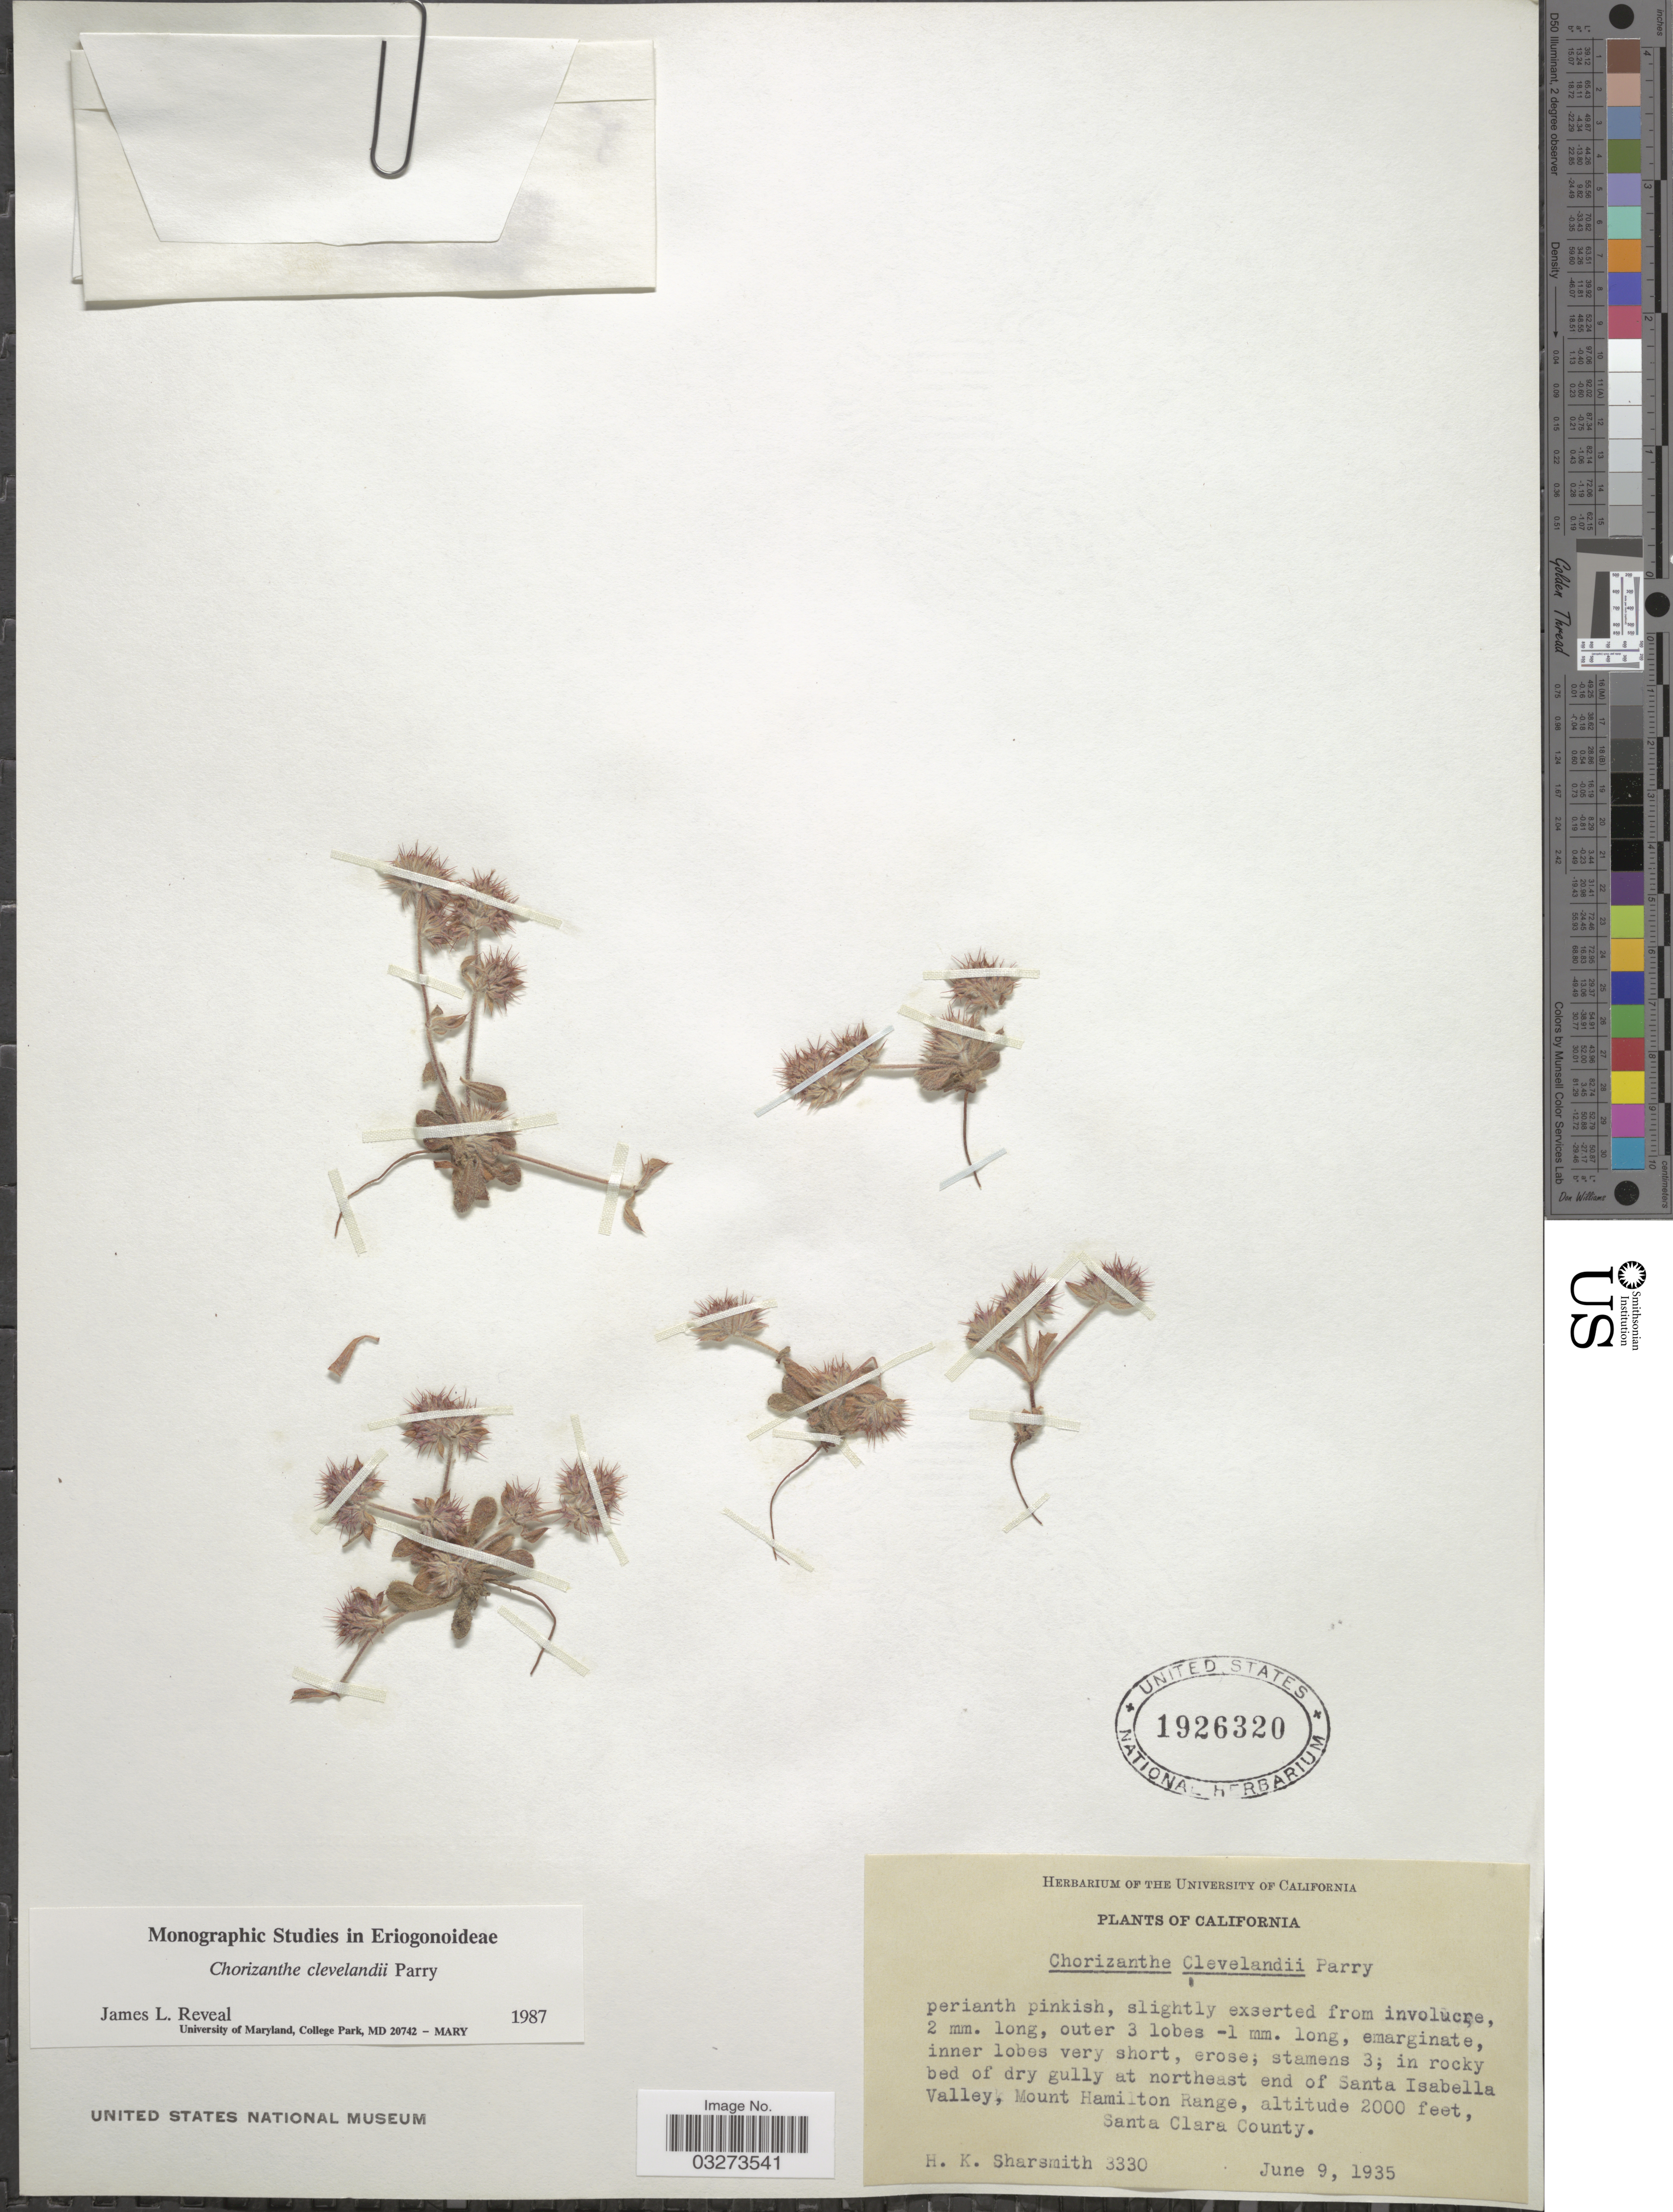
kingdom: Plantae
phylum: Tracheophyta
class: Magnoliopsida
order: Caryophyllales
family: Polygonaceae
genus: Chorizanthe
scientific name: Chorizanthe clevelandii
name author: Parry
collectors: H. Sharsmith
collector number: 3330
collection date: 1935-06-09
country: United States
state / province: California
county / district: Santa Clara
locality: In rocky bed of dry gully at northeast end of Santa Isabella Valley, Mount Hamilton Range. Santa Clara County.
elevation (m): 610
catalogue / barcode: US 1926320